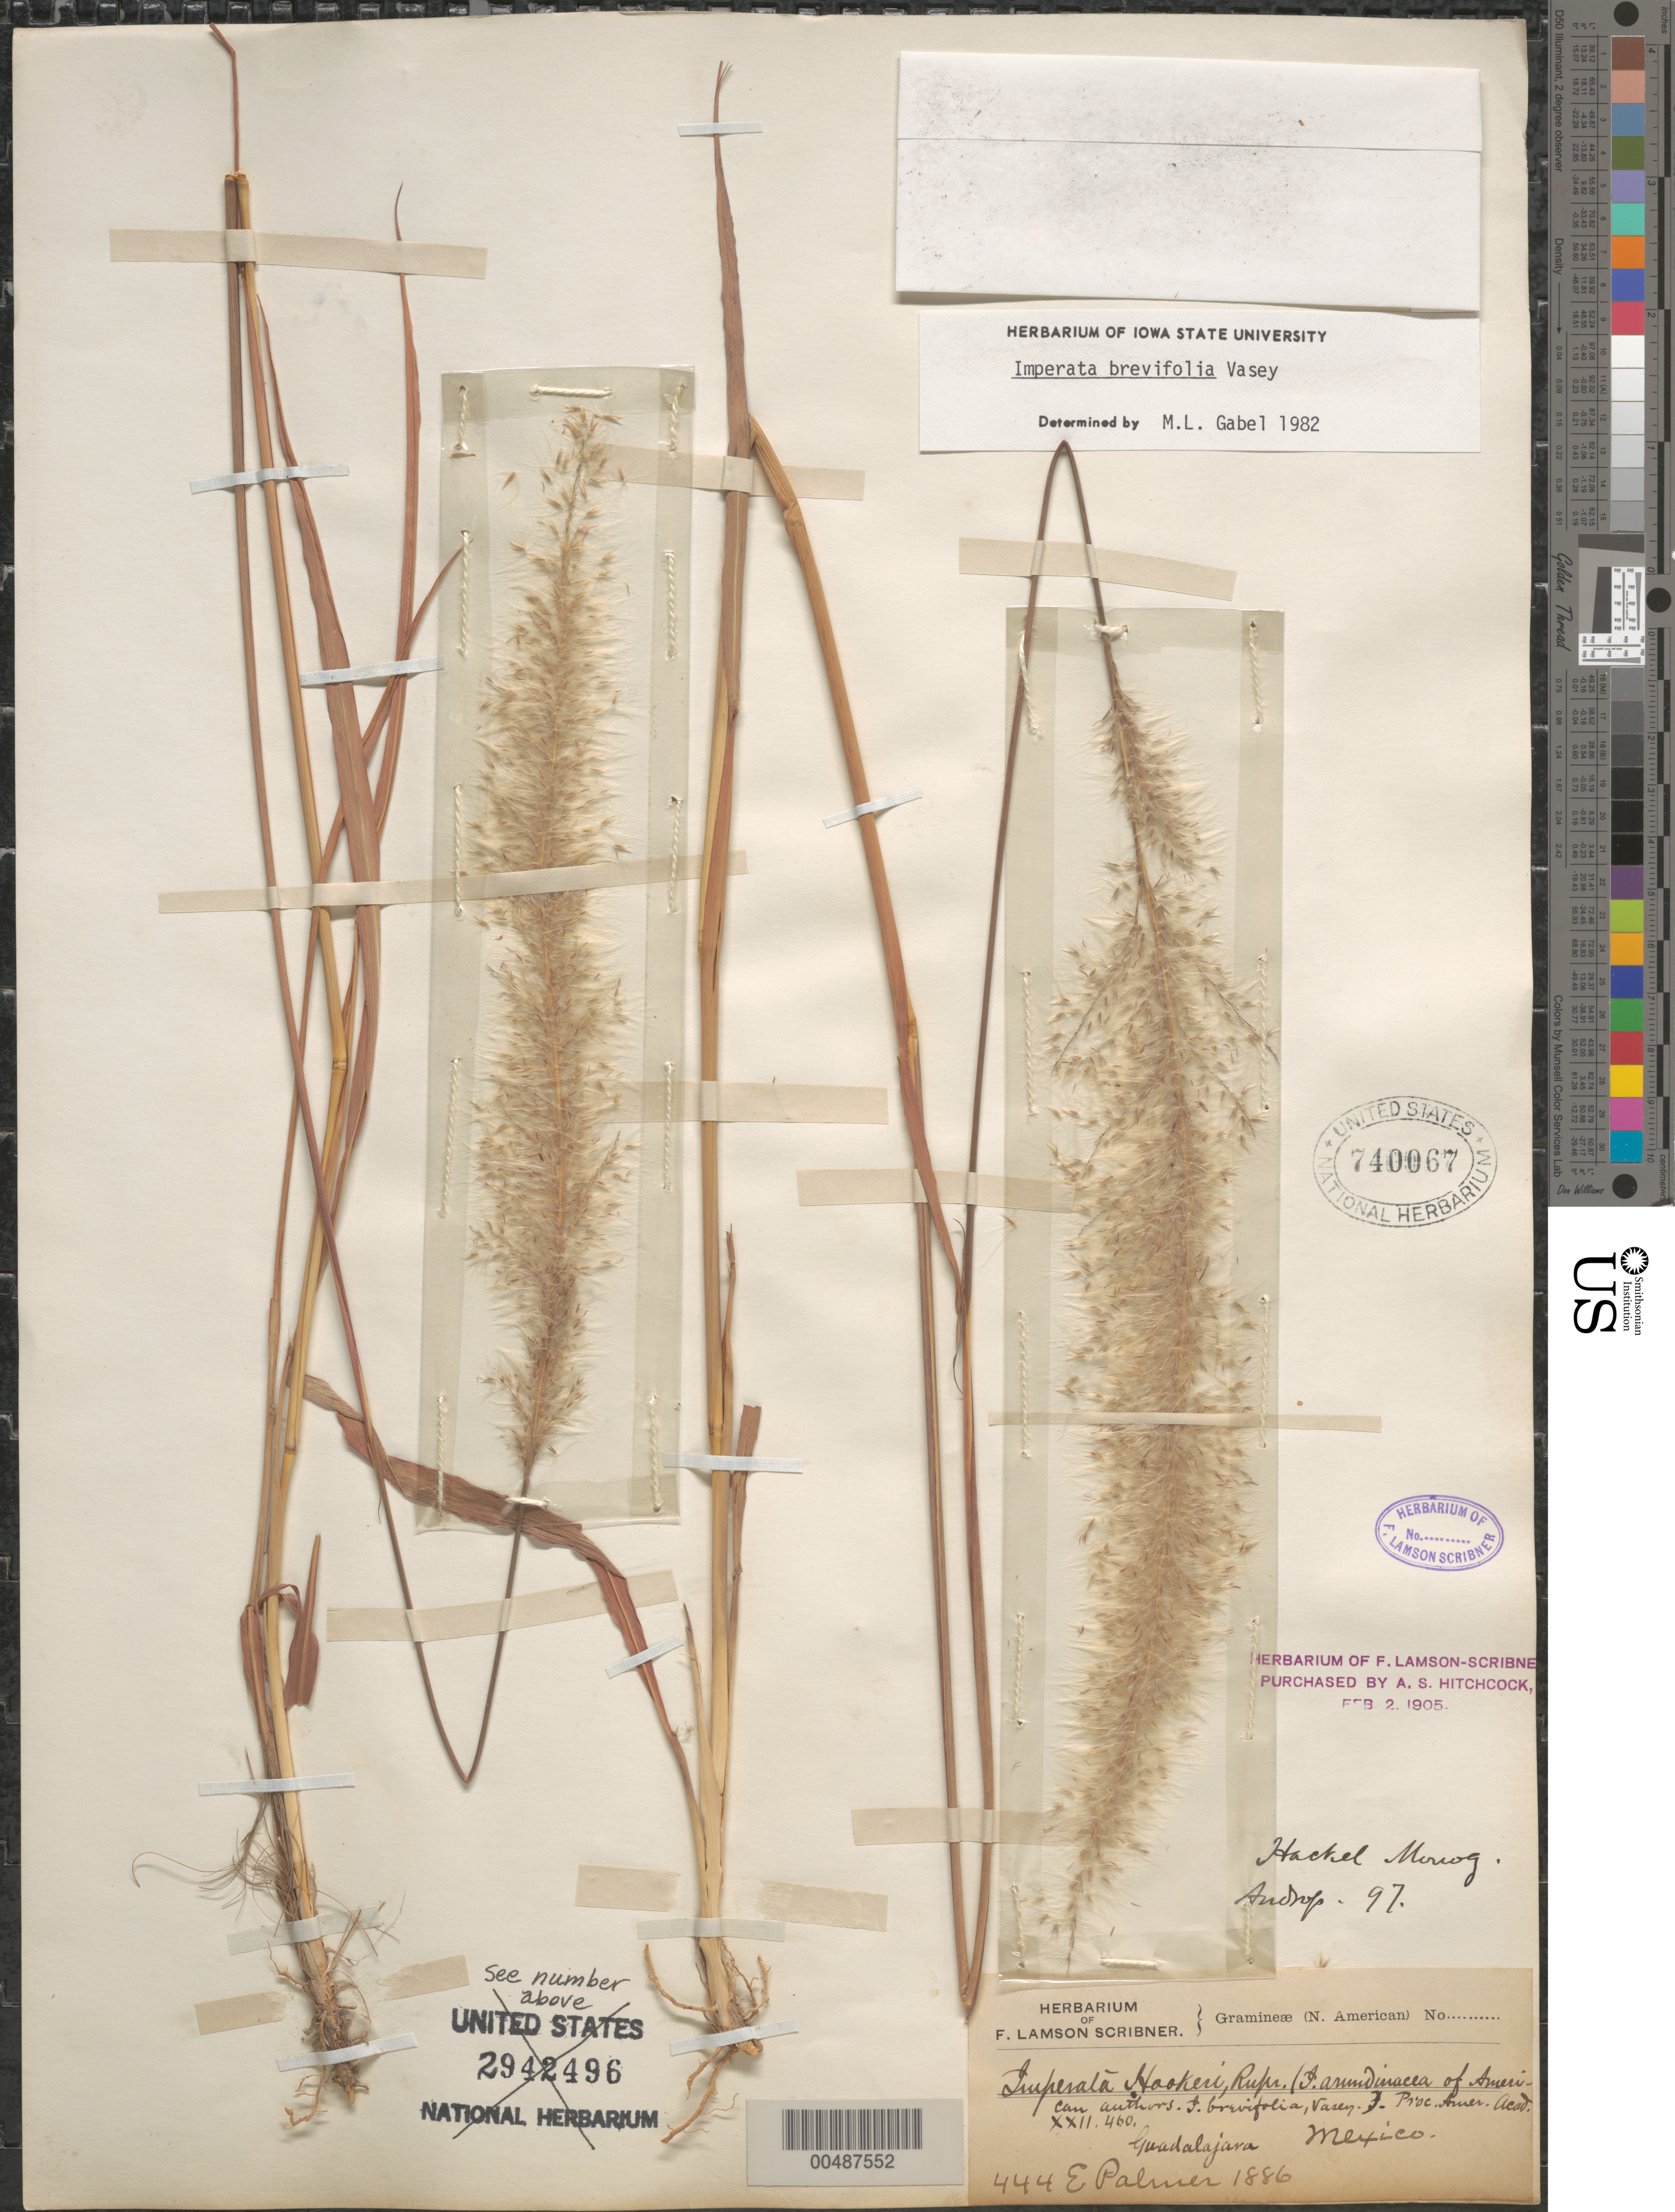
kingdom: Plantae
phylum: Tracheophyta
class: Liliopsida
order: Poales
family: Poaceae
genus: Imperata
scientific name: Imperata brevifolia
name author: Vasey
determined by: Gabel, M. L.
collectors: E. Palmer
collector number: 444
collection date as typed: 1886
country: Mexico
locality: Guadalajara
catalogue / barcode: US 740067